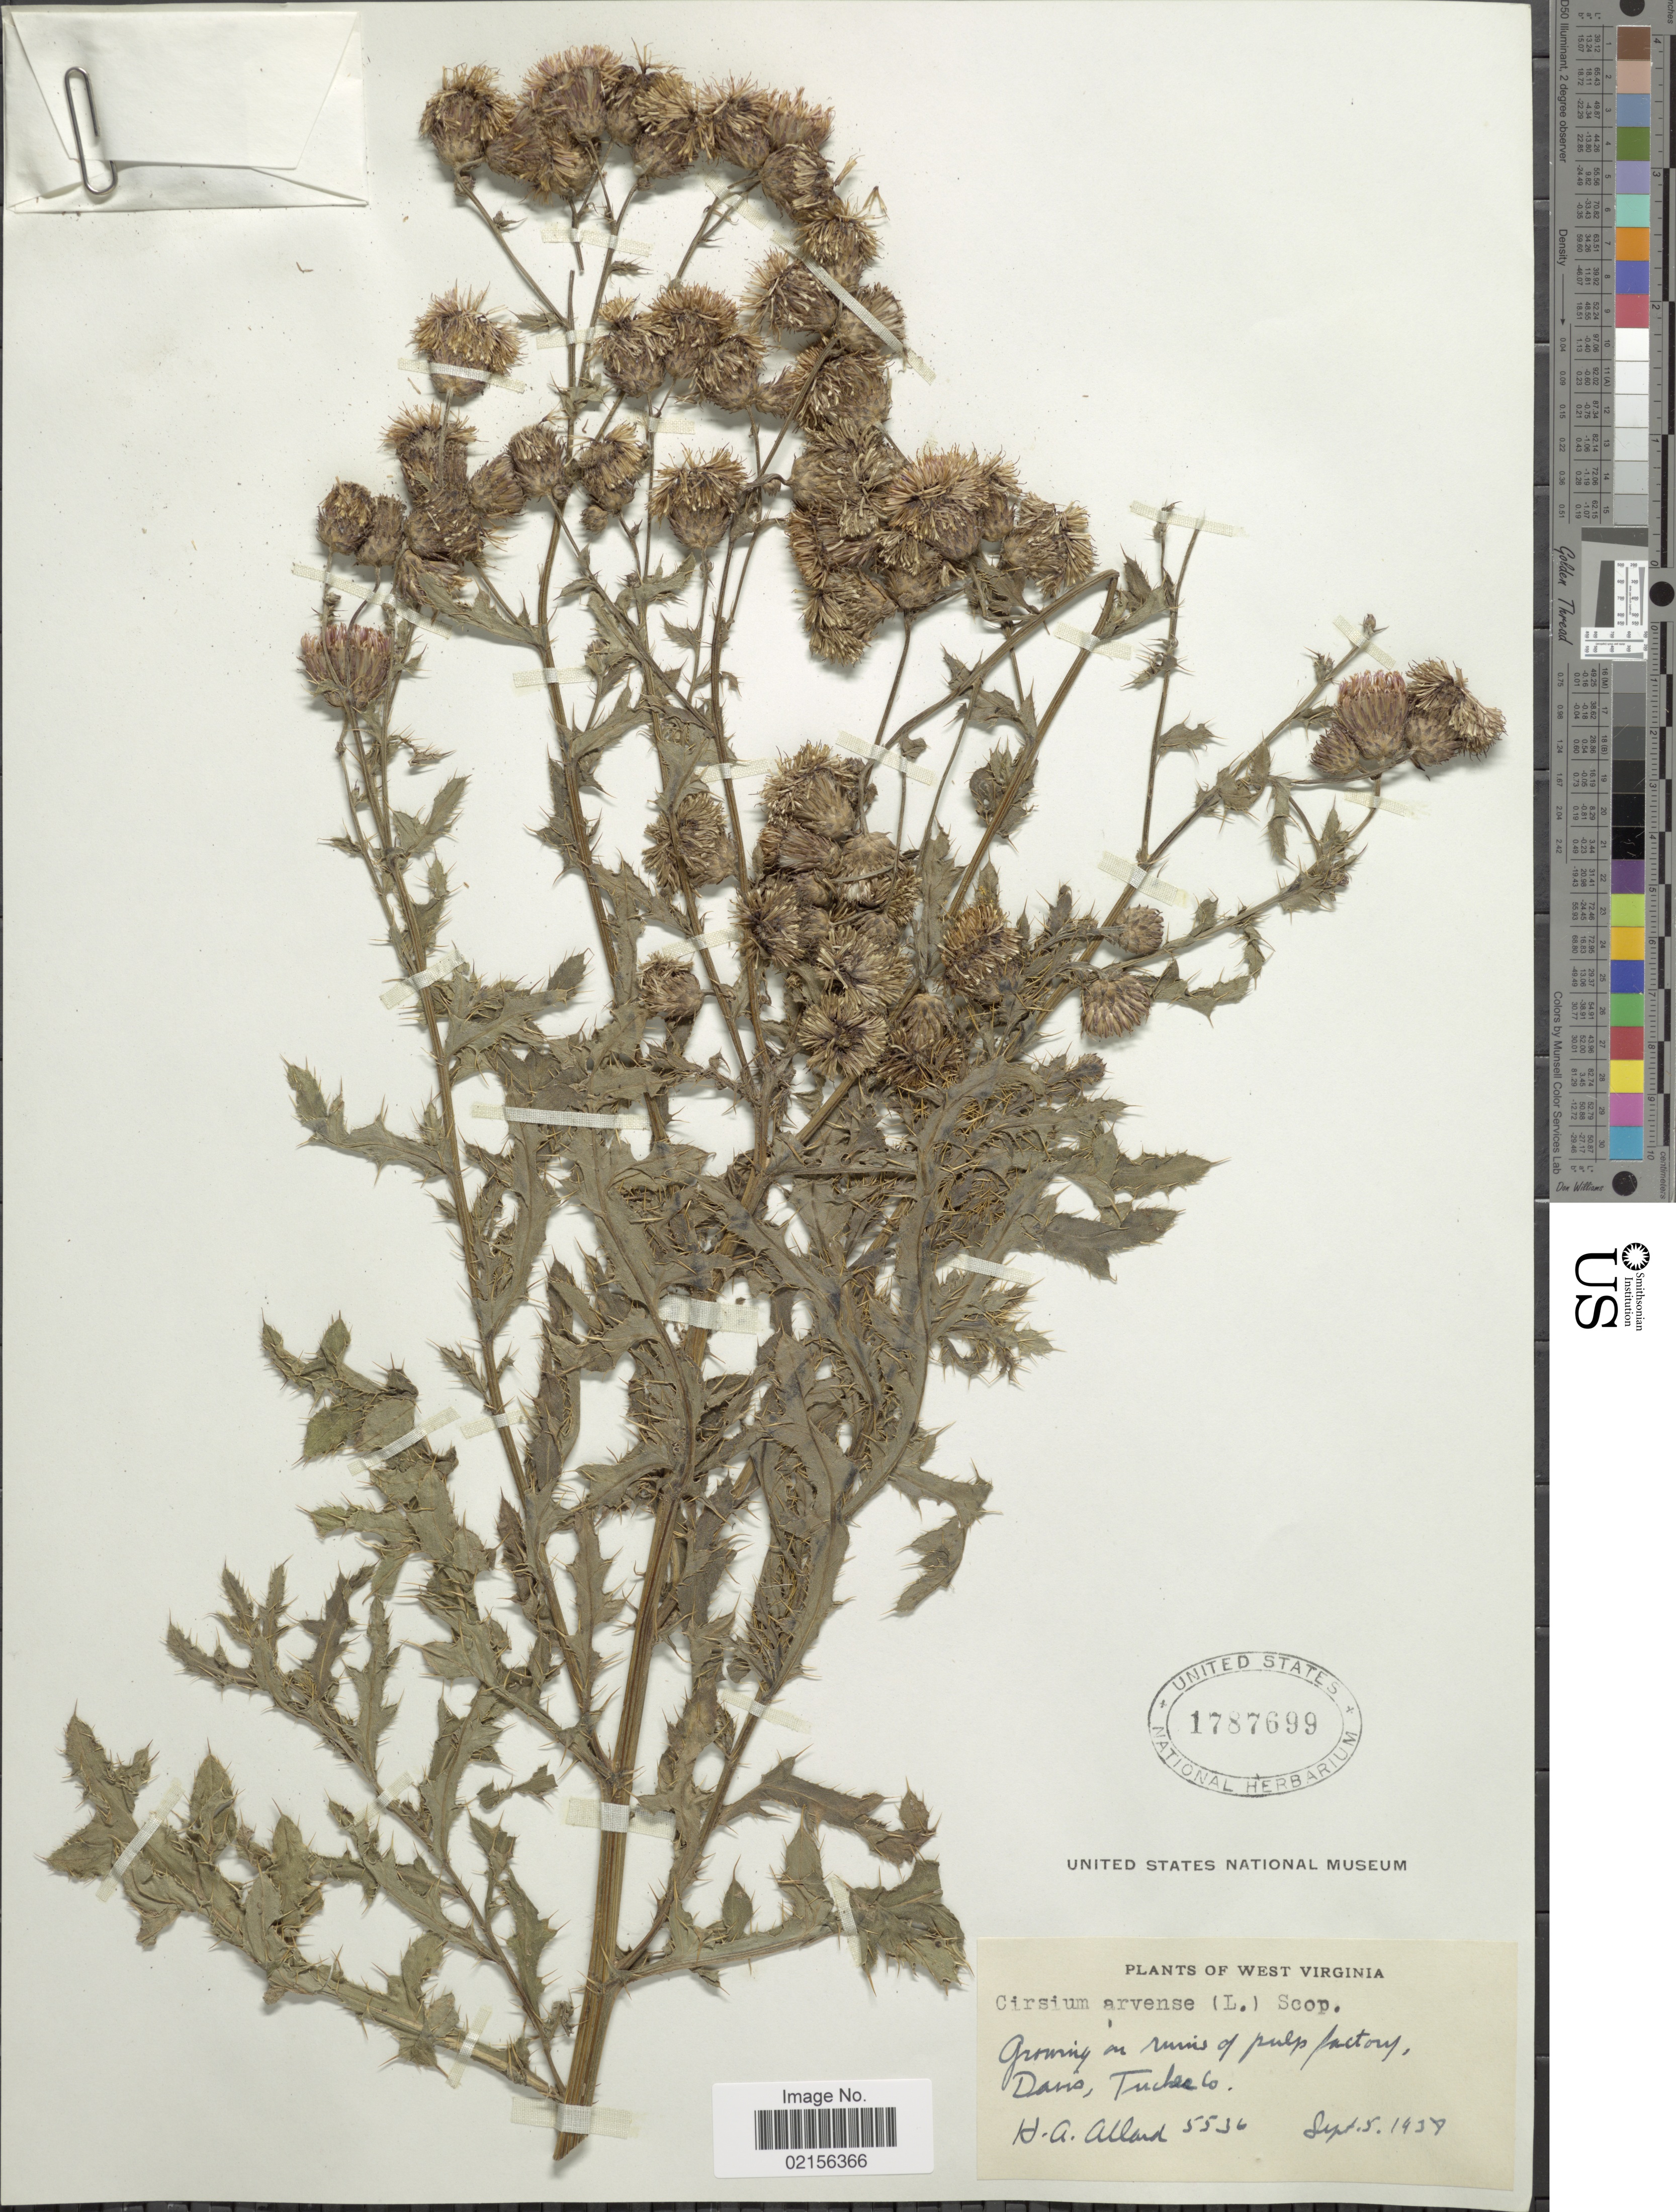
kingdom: Plantae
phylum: Tracheophyta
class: Magnoliopsida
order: Asterales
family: Asteraceae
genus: Cirsium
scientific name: Cirsium arvense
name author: (L.) Scop.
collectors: H. A. Allard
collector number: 5536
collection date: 1938-09-05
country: United States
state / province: West Virginia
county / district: Tucker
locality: Growing on ruins of pulp factory, Davis, Tucker Co.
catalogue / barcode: US 1787699